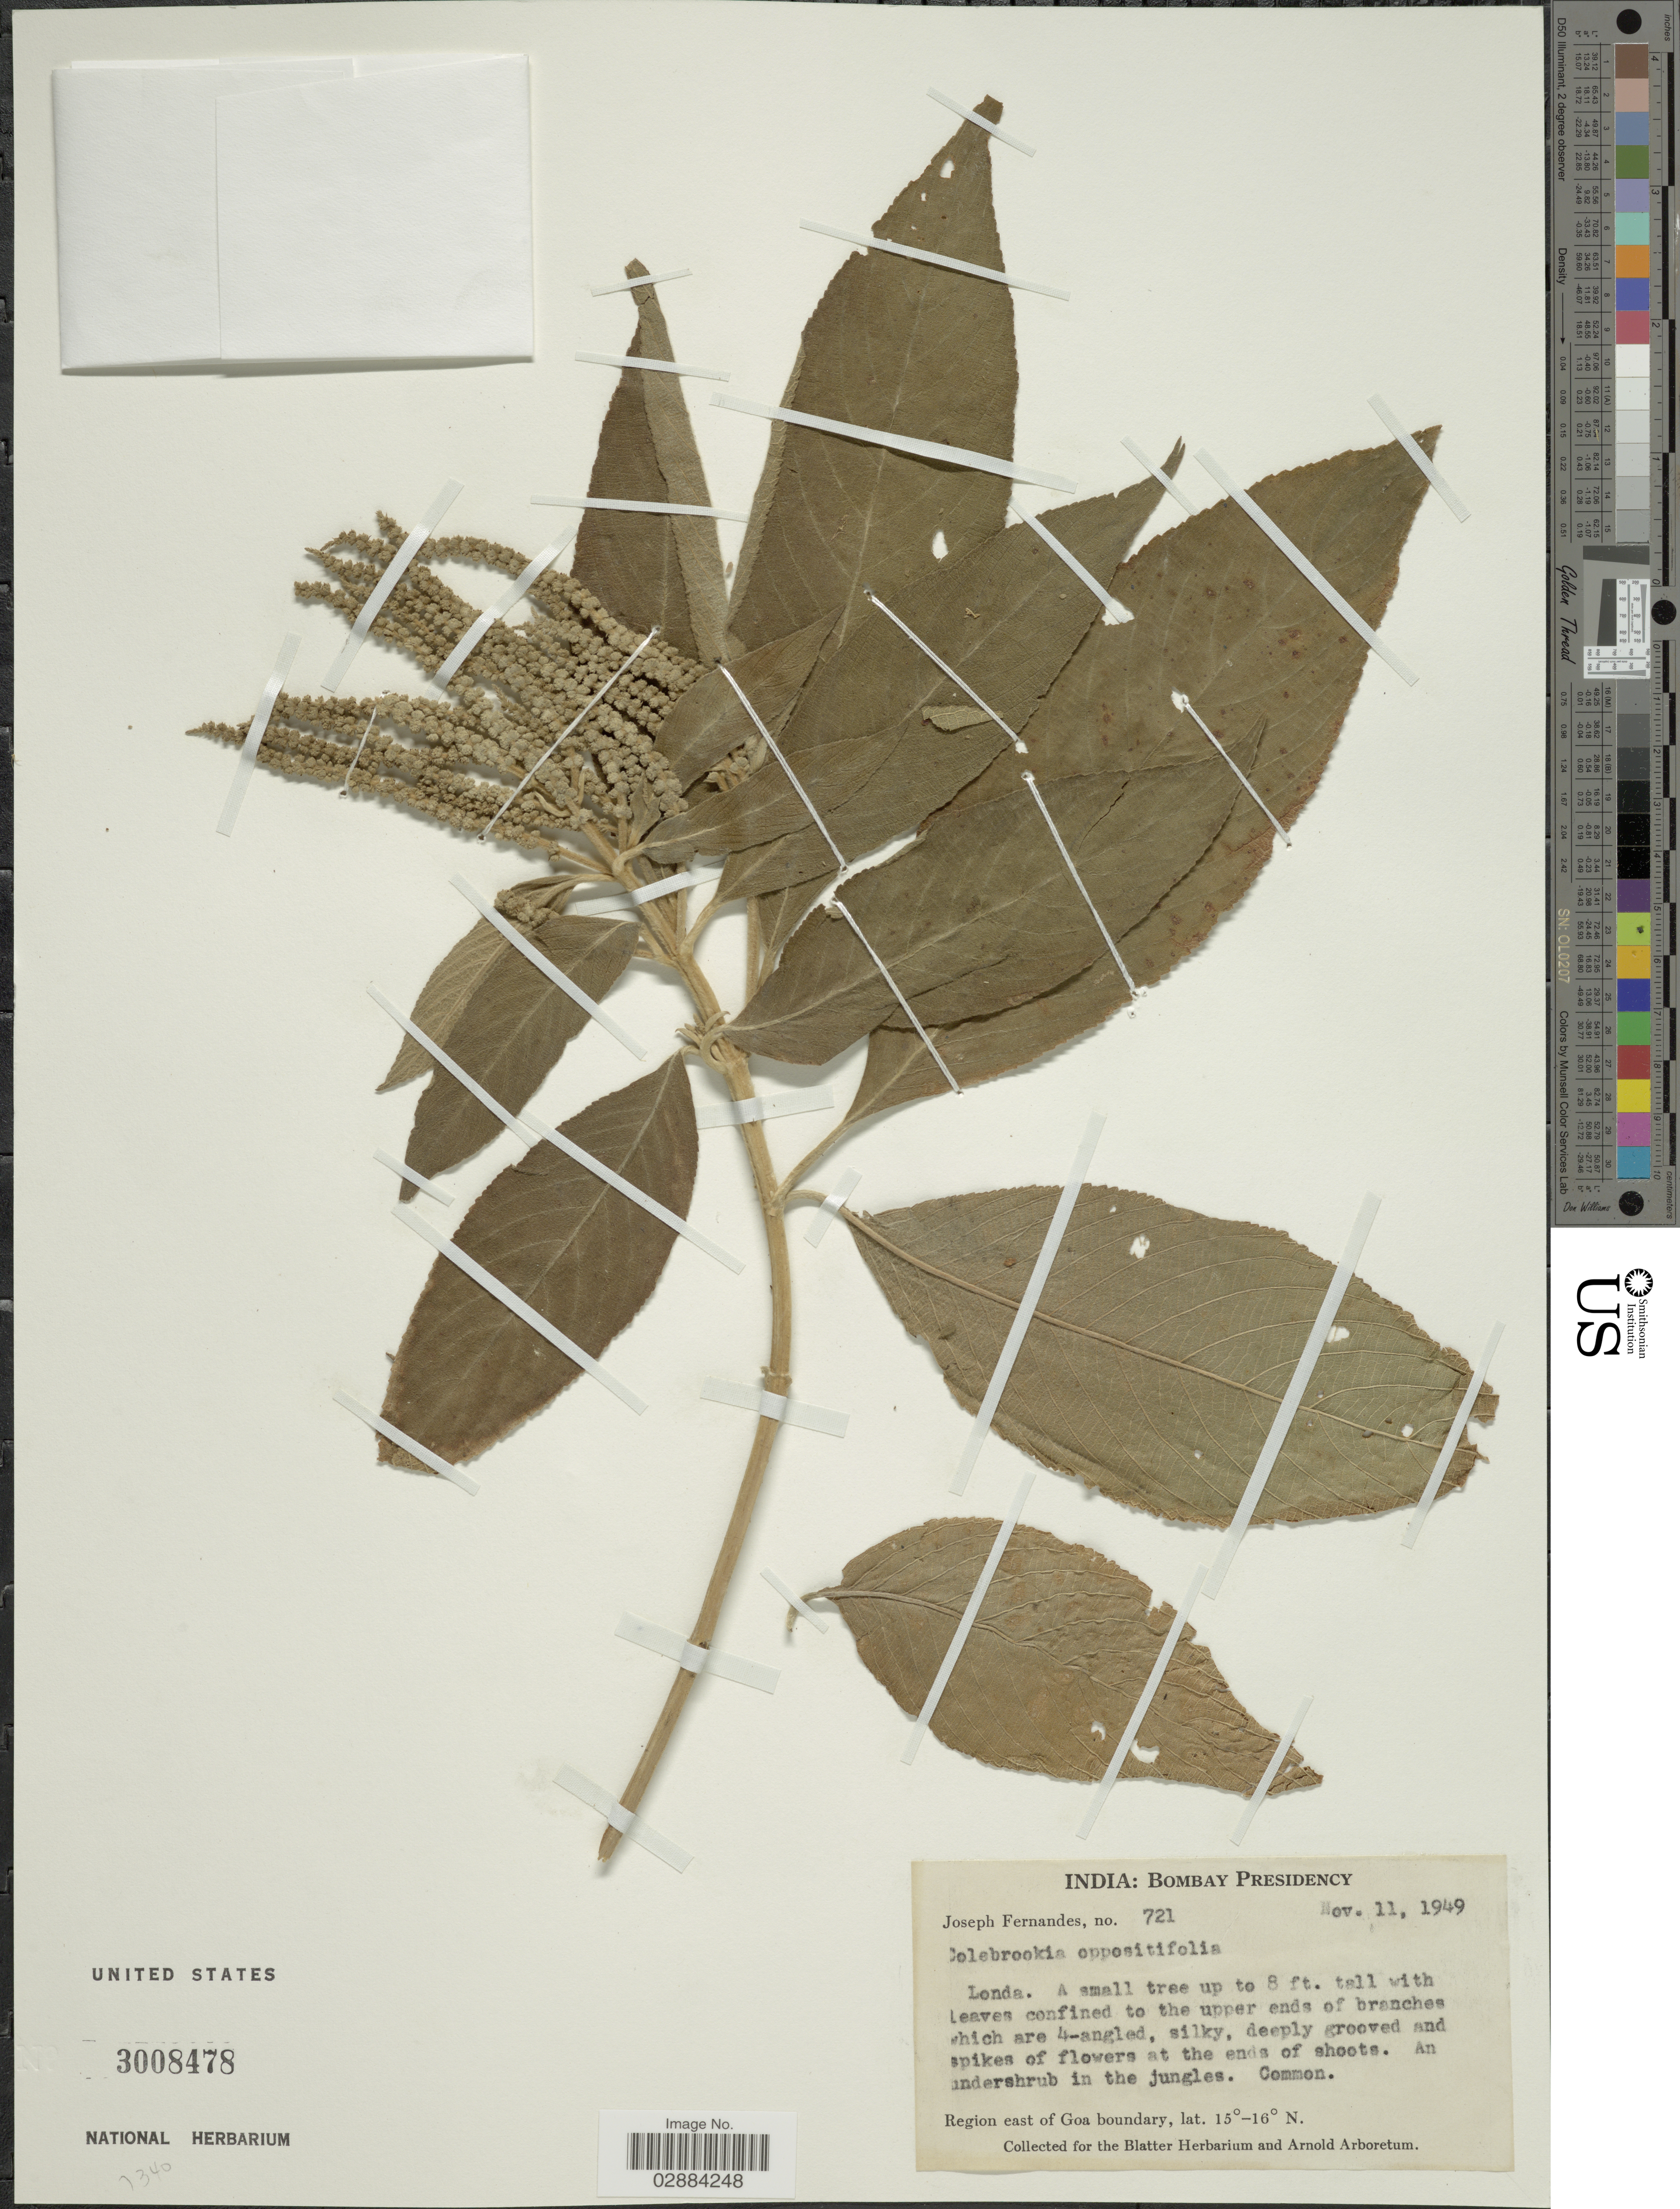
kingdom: Plantae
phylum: Tracheophyta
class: Magnoliopsida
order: Lamiales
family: Lamiaceae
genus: Colebrookea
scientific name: Colebrookea oppositifolia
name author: Small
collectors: J. Fernandes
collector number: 721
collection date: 1949-11-11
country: India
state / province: Goa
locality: Bombay Presidency. Region east of Goa boundary.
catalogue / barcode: US 3008478